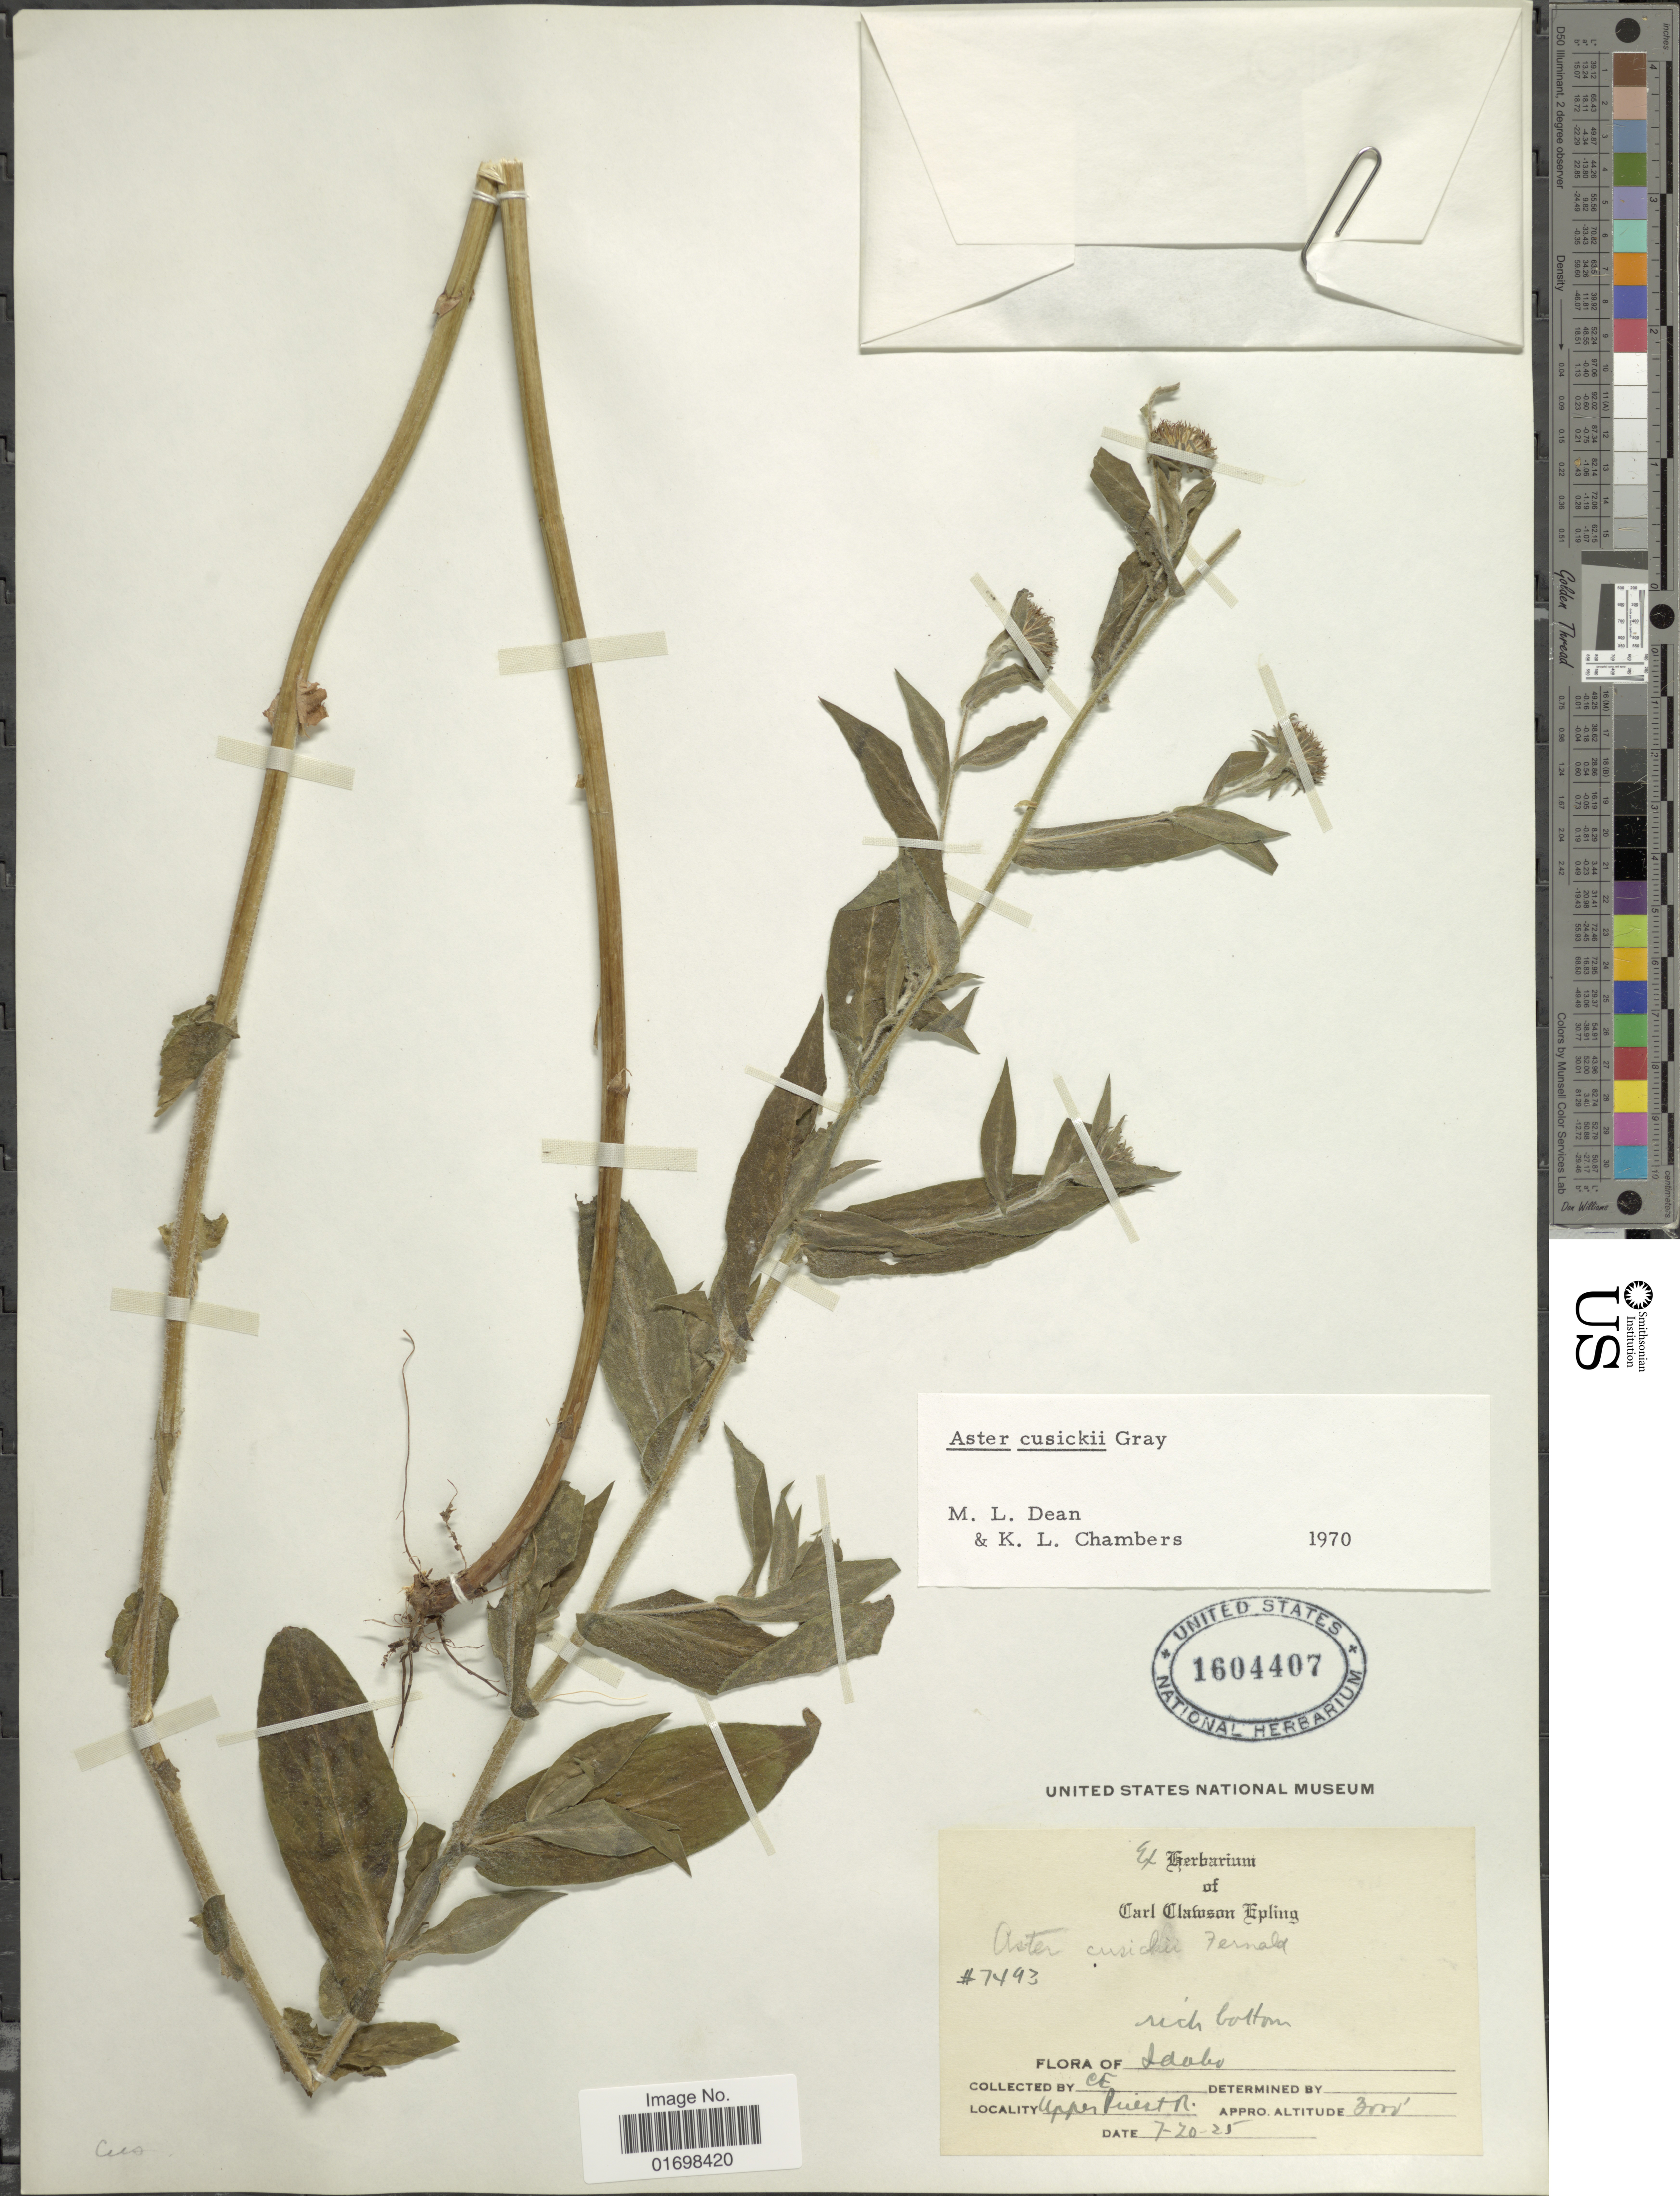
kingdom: Plantae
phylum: Tracheophyta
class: Magnoliopsida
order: Asterales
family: Asteraceae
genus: Symphyotrichum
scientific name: Symphyotrichum cusickii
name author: (A. Gray) G.L. Nesom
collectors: C. C. Epling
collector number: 7493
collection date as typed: Transcribed d/m/y: 20/7/25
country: United States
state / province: Idaho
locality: Upper Priest R.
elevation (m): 914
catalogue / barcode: US 1604407